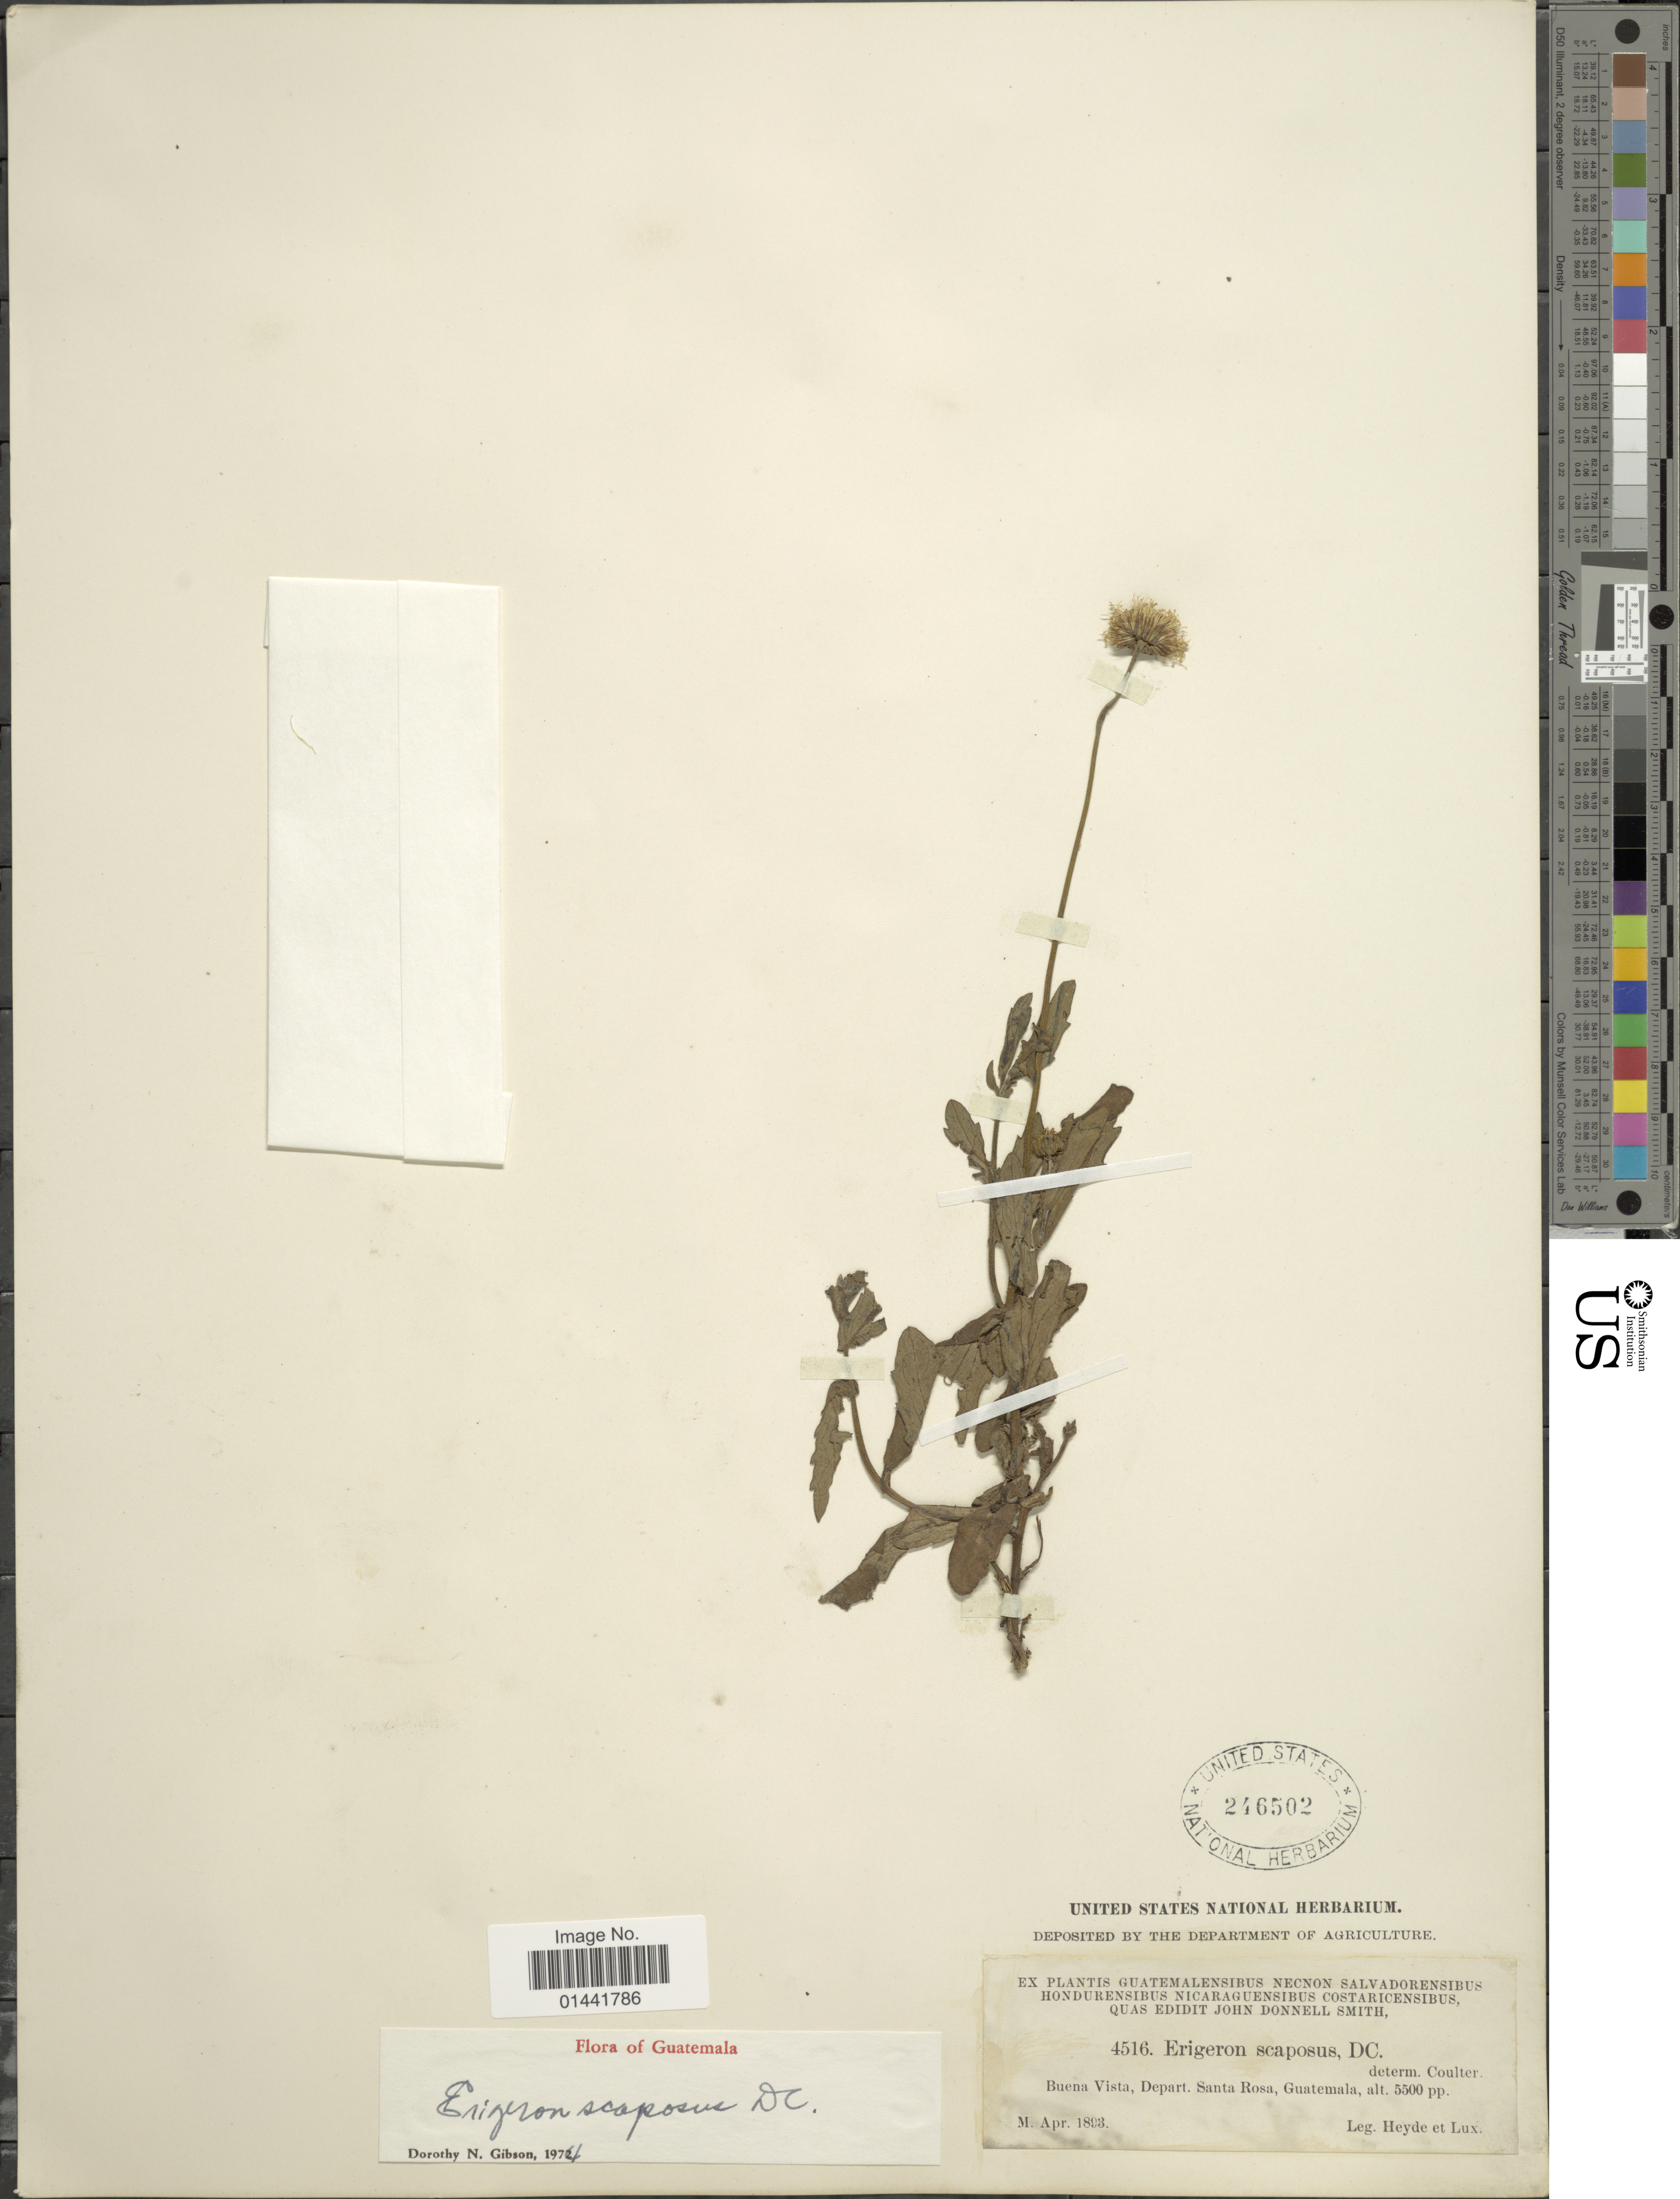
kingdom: Plantae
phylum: Tracheophyta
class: Magnoliopsida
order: Asterales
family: Asteraceae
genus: Erigeron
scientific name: Erigeron scaposus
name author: DC.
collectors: Heyde & Lux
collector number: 4516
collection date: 1893-04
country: Guatemala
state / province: Santa Rosa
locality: Buena Vista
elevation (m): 1676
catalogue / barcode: US 246502